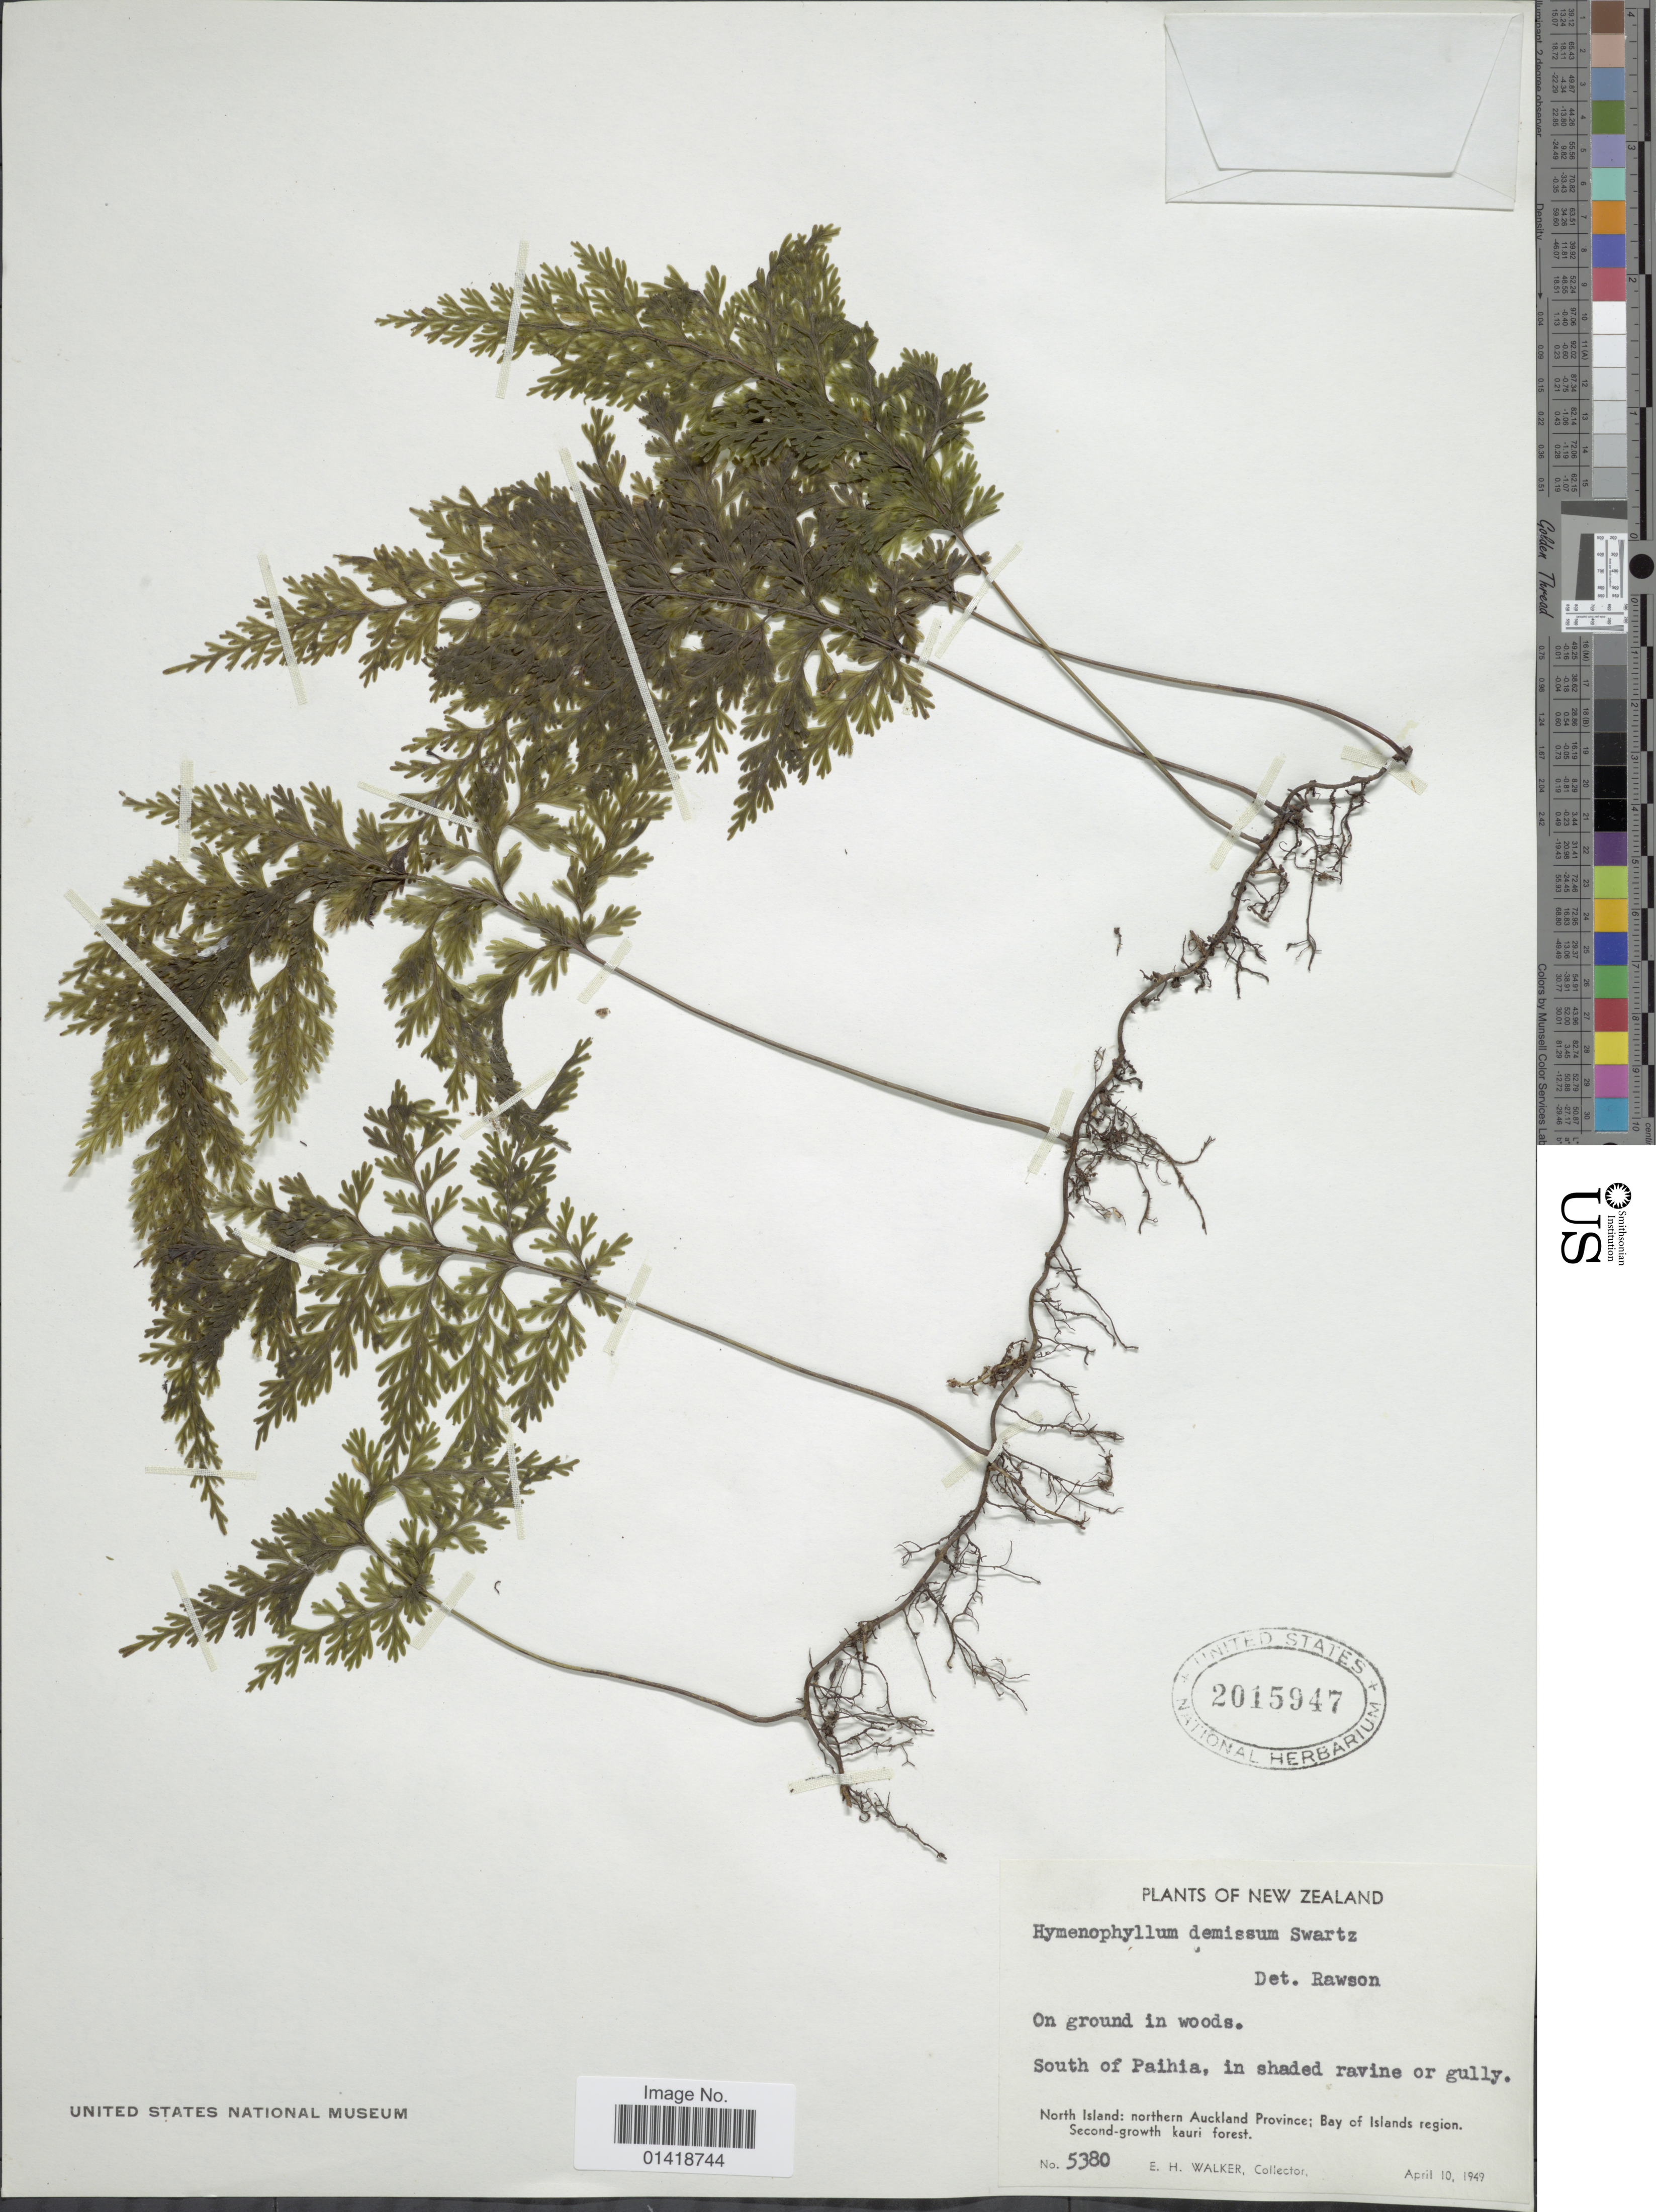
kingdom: Plantae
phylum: Tracheophyta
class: Polypodiopsida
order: Hymenophyllales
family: Hymenophyllaceae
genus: Hymenophyllum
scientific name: Hymenophyllum demissum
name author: Sw.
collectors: E. H. Walker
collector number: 5380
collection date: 1949-04-10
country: New Zealand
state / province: Auckland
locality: North Island: northern Auckland Province; Bay of Islands region. Second-growth Kauri forest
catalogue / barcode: US 2015947